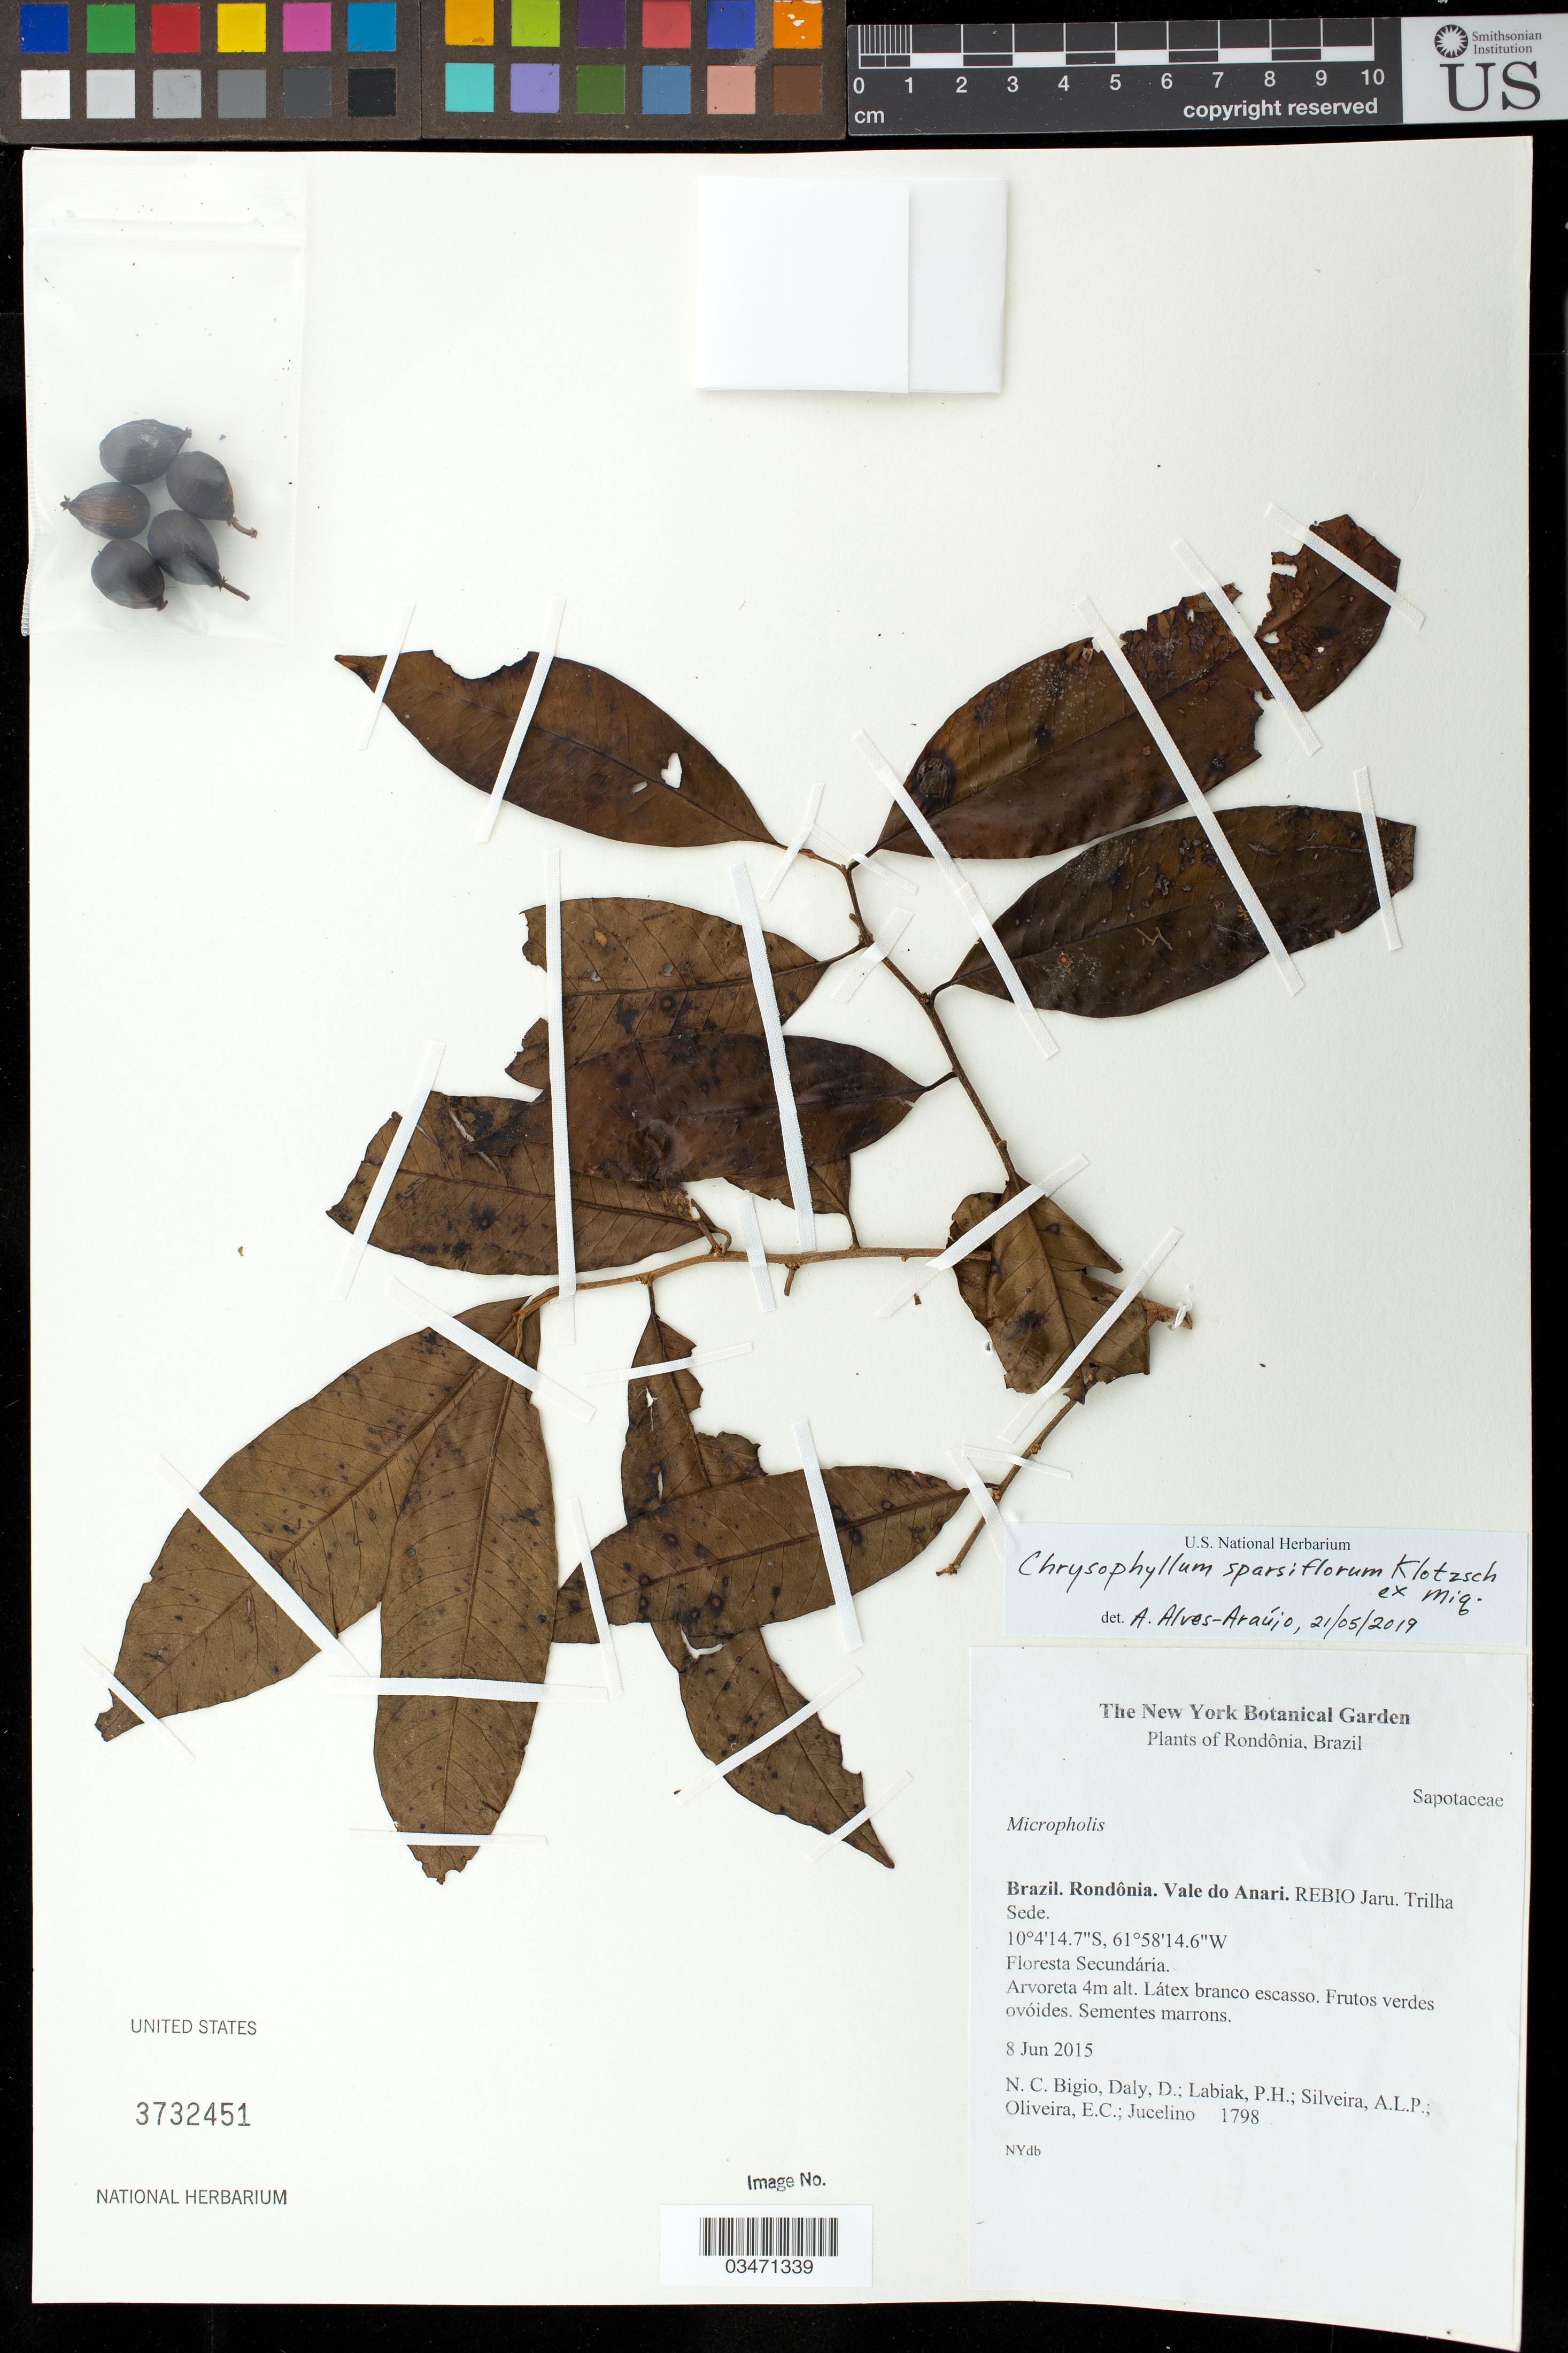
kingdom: Plantae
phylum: Tracheophyta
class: Magnoliopsida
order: Ericales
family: Sapotaceae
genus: Chrysophyllum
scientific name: Chrysophyllum sparsiflorum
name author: Klotzsch ex Miq.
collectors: N. C. Bigio, D. Daly, P. H. Labiak, -. Silveira, E. Oliveira & -. Jucelino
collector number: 1798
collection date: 2015-06-08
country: Brazil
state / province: Rondônia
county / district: Vale do Anari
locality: REBIO Jaru. Trilha Sede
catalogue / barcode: US 3732451